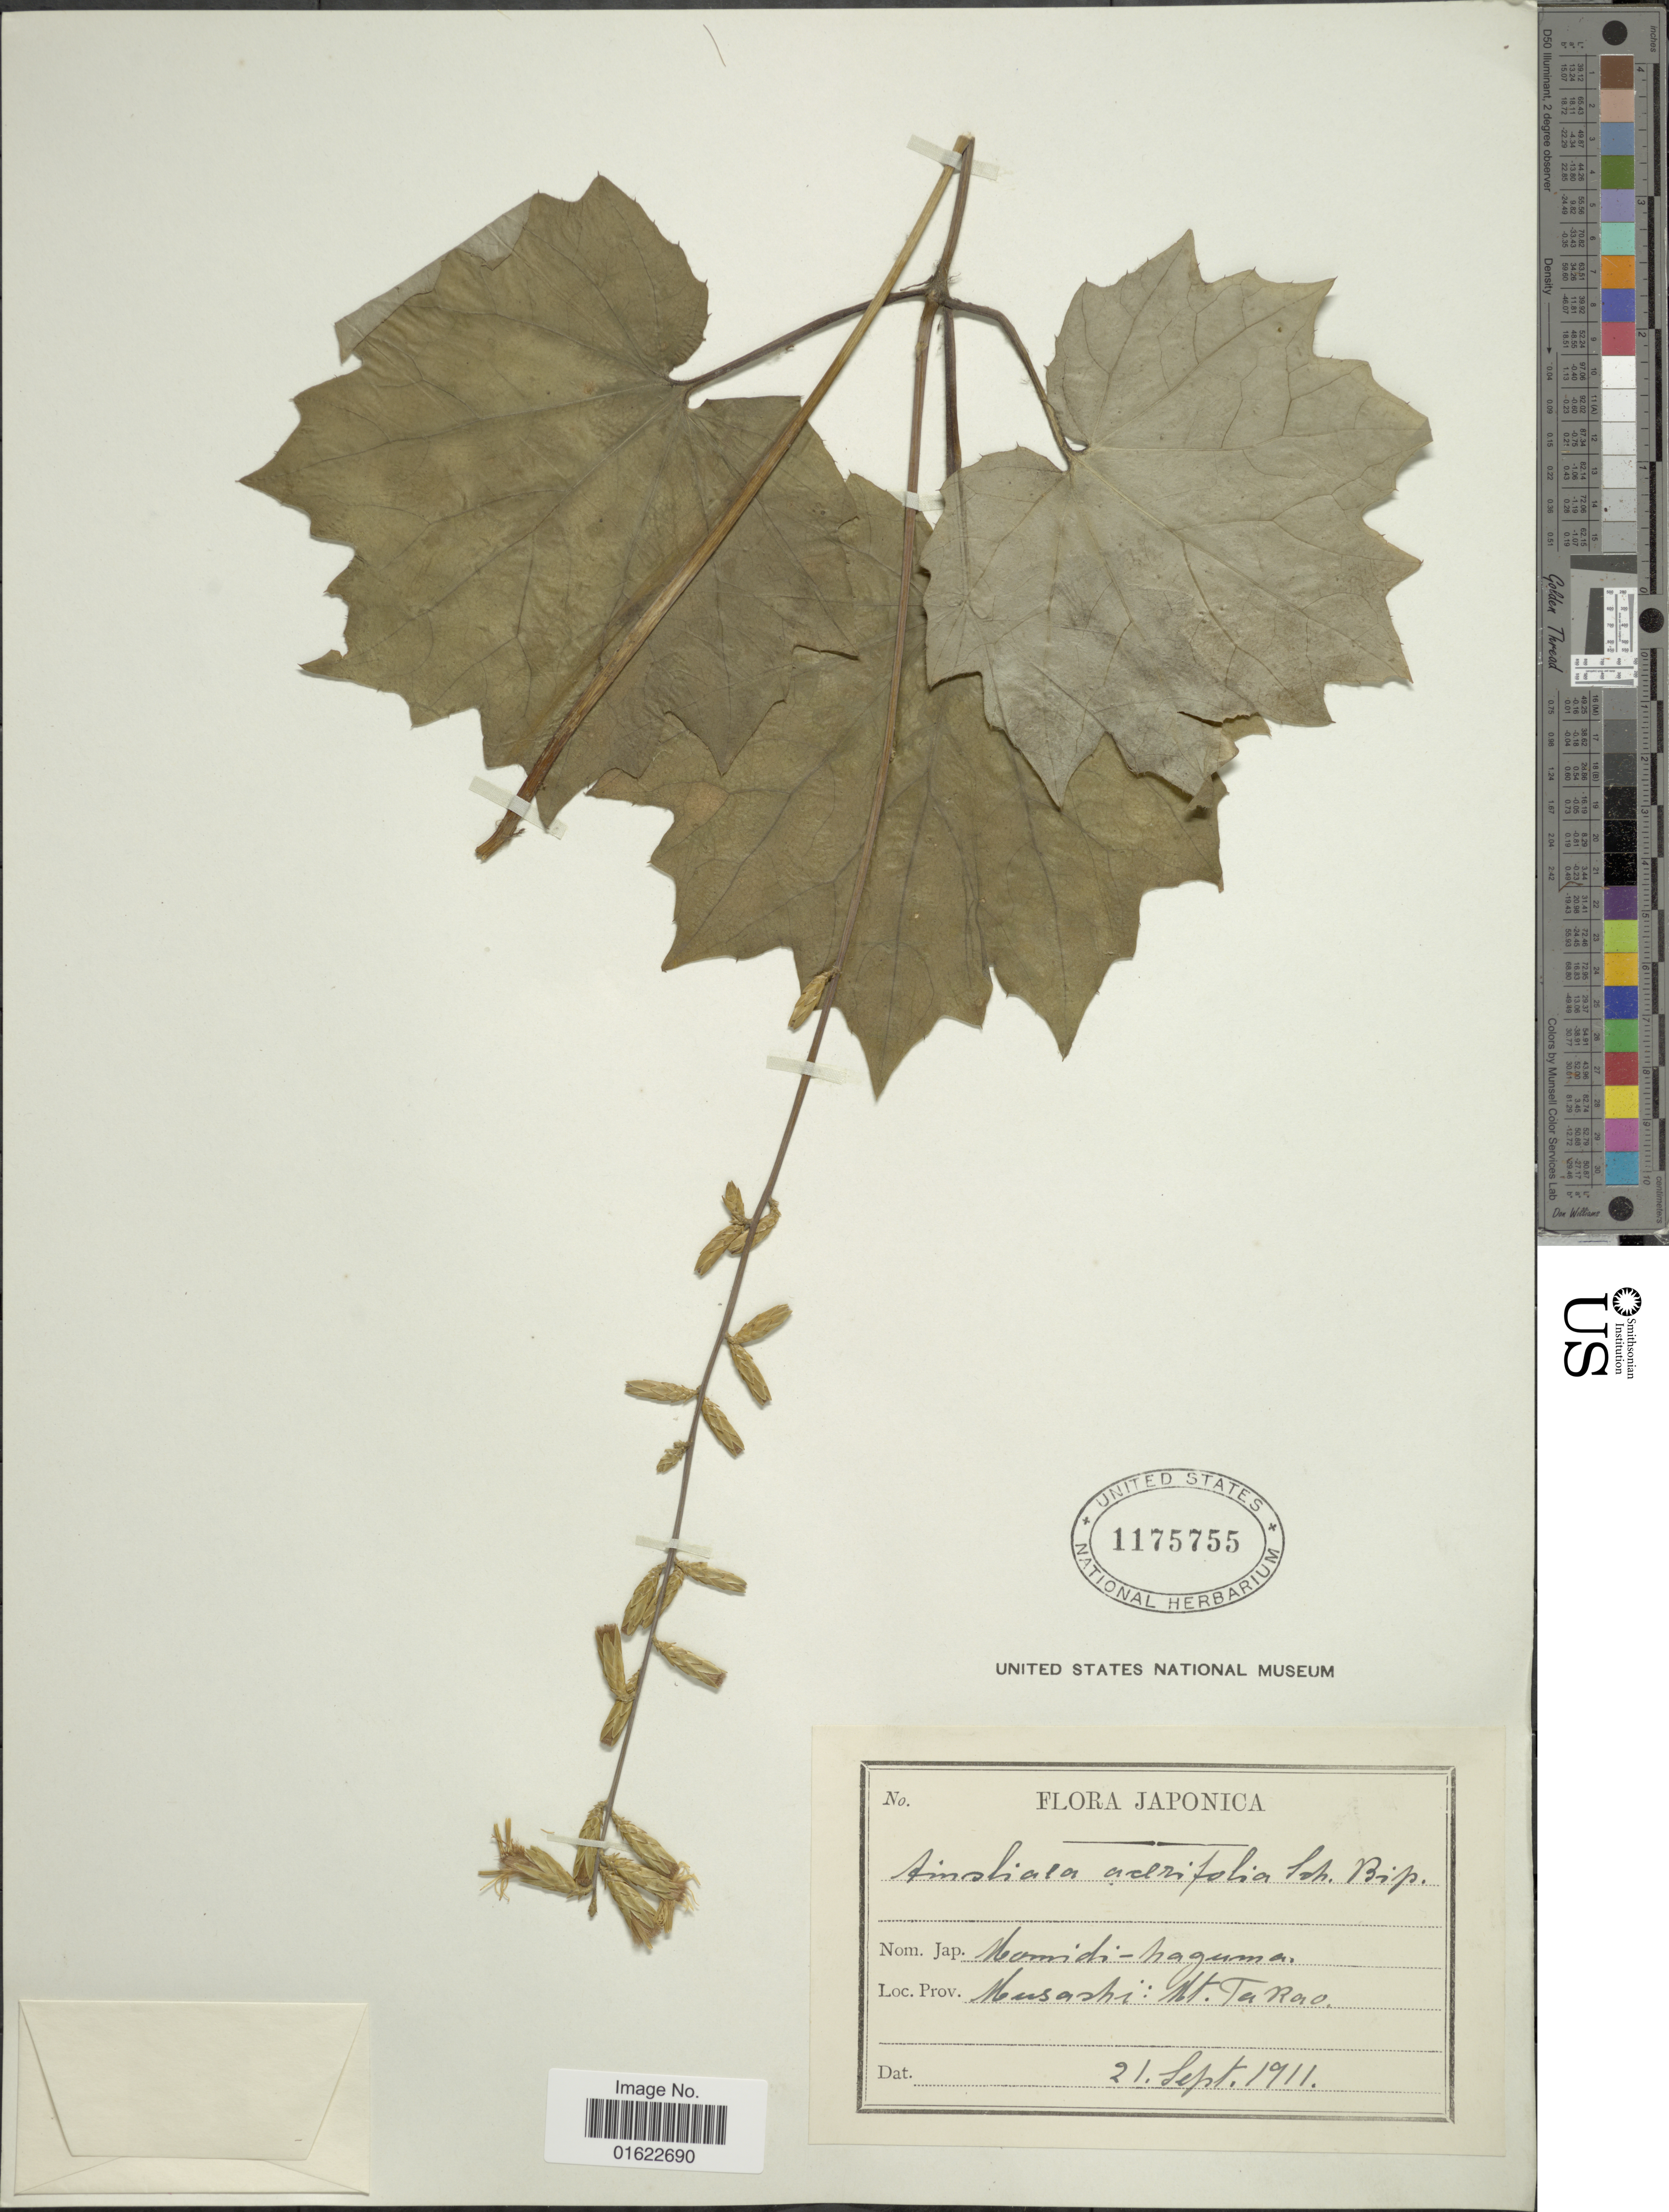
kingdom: Plantae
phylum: Tracheophyta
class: Magnoliopsida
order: Asterales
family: Asteraceae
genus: Ainsliaea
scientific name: Ainsliaea acerifolia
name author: Sch. Bip.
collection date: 1911-09-21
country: Japan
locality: Japonica, Musashi: Mt. Ta Rao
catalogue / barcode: US 1175755